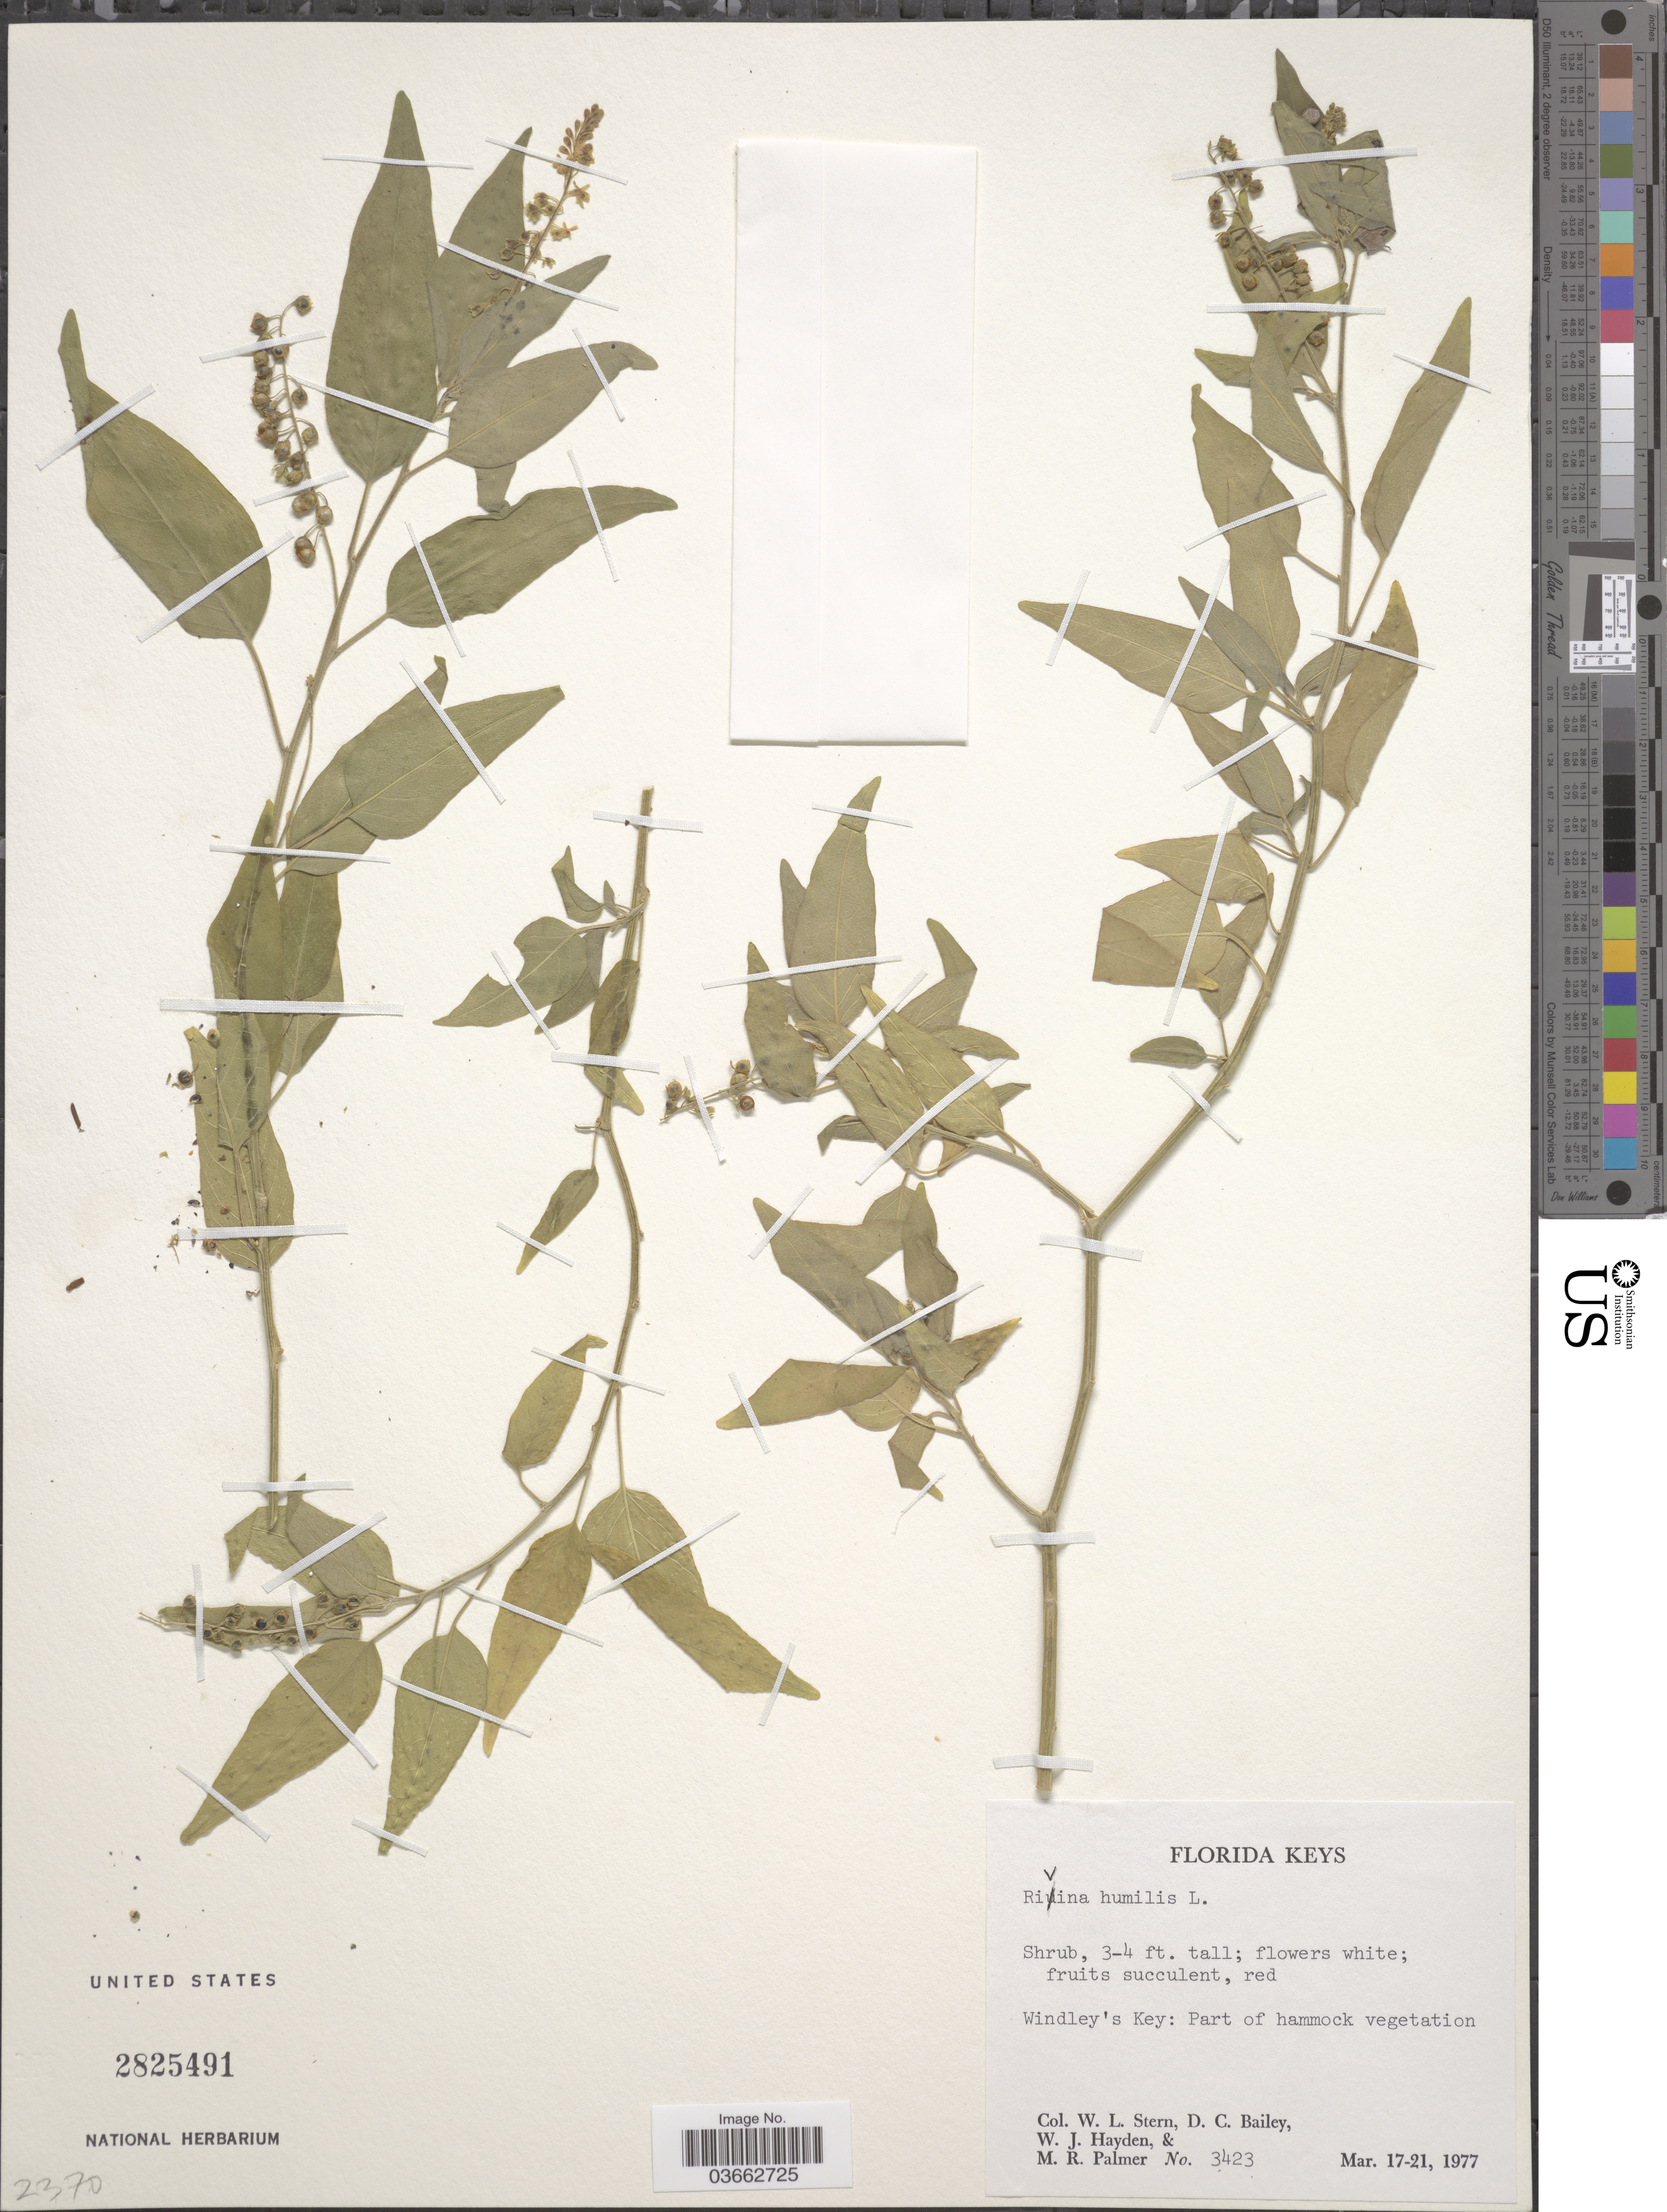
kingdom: Plantae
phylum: Tracheophyta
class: Magnoliopsida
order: Caryophyllales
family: Phytolaccaceae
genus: Rivina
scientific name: Rivina humilis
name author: L.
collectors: W. L. Stern, D. C. Bailey, W. Hayden & M. R. Palmer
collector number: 3423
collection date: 1977-03-17/1977-03-21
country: United States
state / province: Florida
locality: Florida Keys. Windley's Key: Part of hammock vegetation.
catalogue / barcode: US 2825491